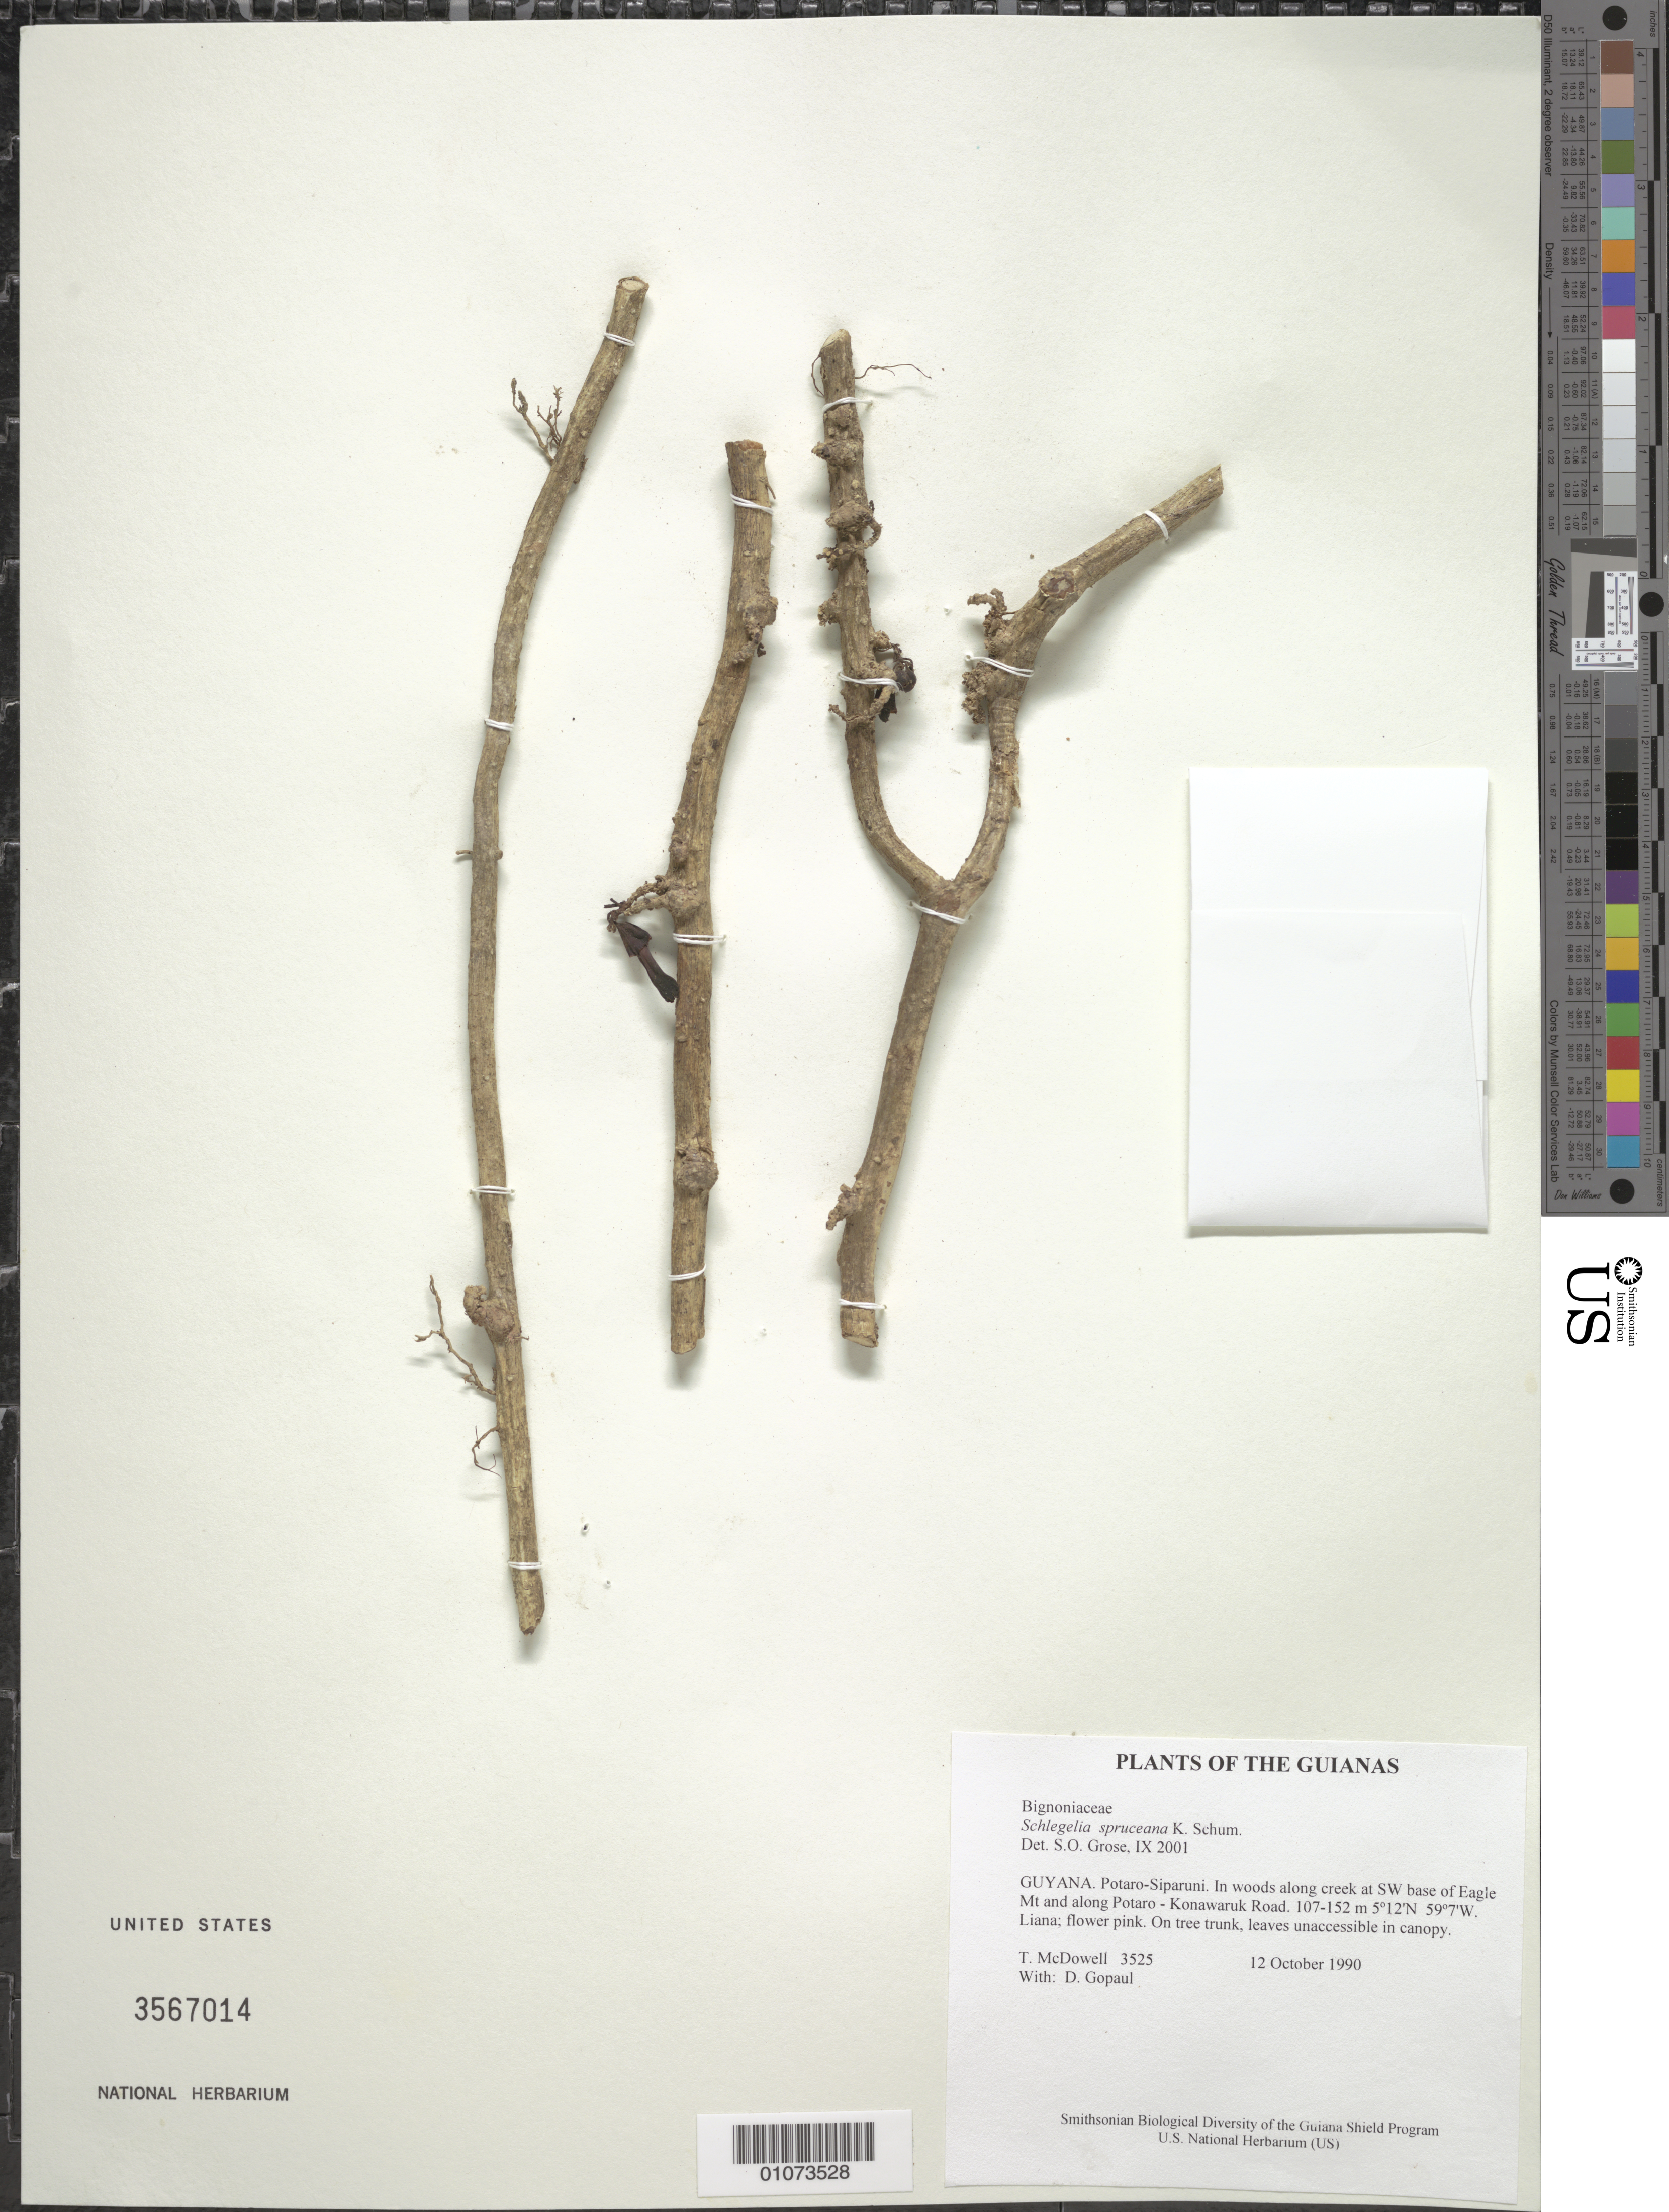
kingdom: Plantae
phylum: Tracheophyta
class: Magnoliopsida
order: Lamiales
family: Schlegeliaceae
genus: Schlegelia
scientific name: Schlegelia spruceana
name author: Bureau & K. Schum.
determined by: Grose, S. O.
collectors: T. McDowell & D. Gopaul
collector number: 3525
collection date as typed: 12 October 1990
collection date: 1990-10-12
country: Guyana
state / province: Potaro-Siparuni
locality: In woods along creek at SW base of Eagle Mt and along Potaro - Konawaruk Road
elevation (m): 107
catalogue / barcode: US 3567014